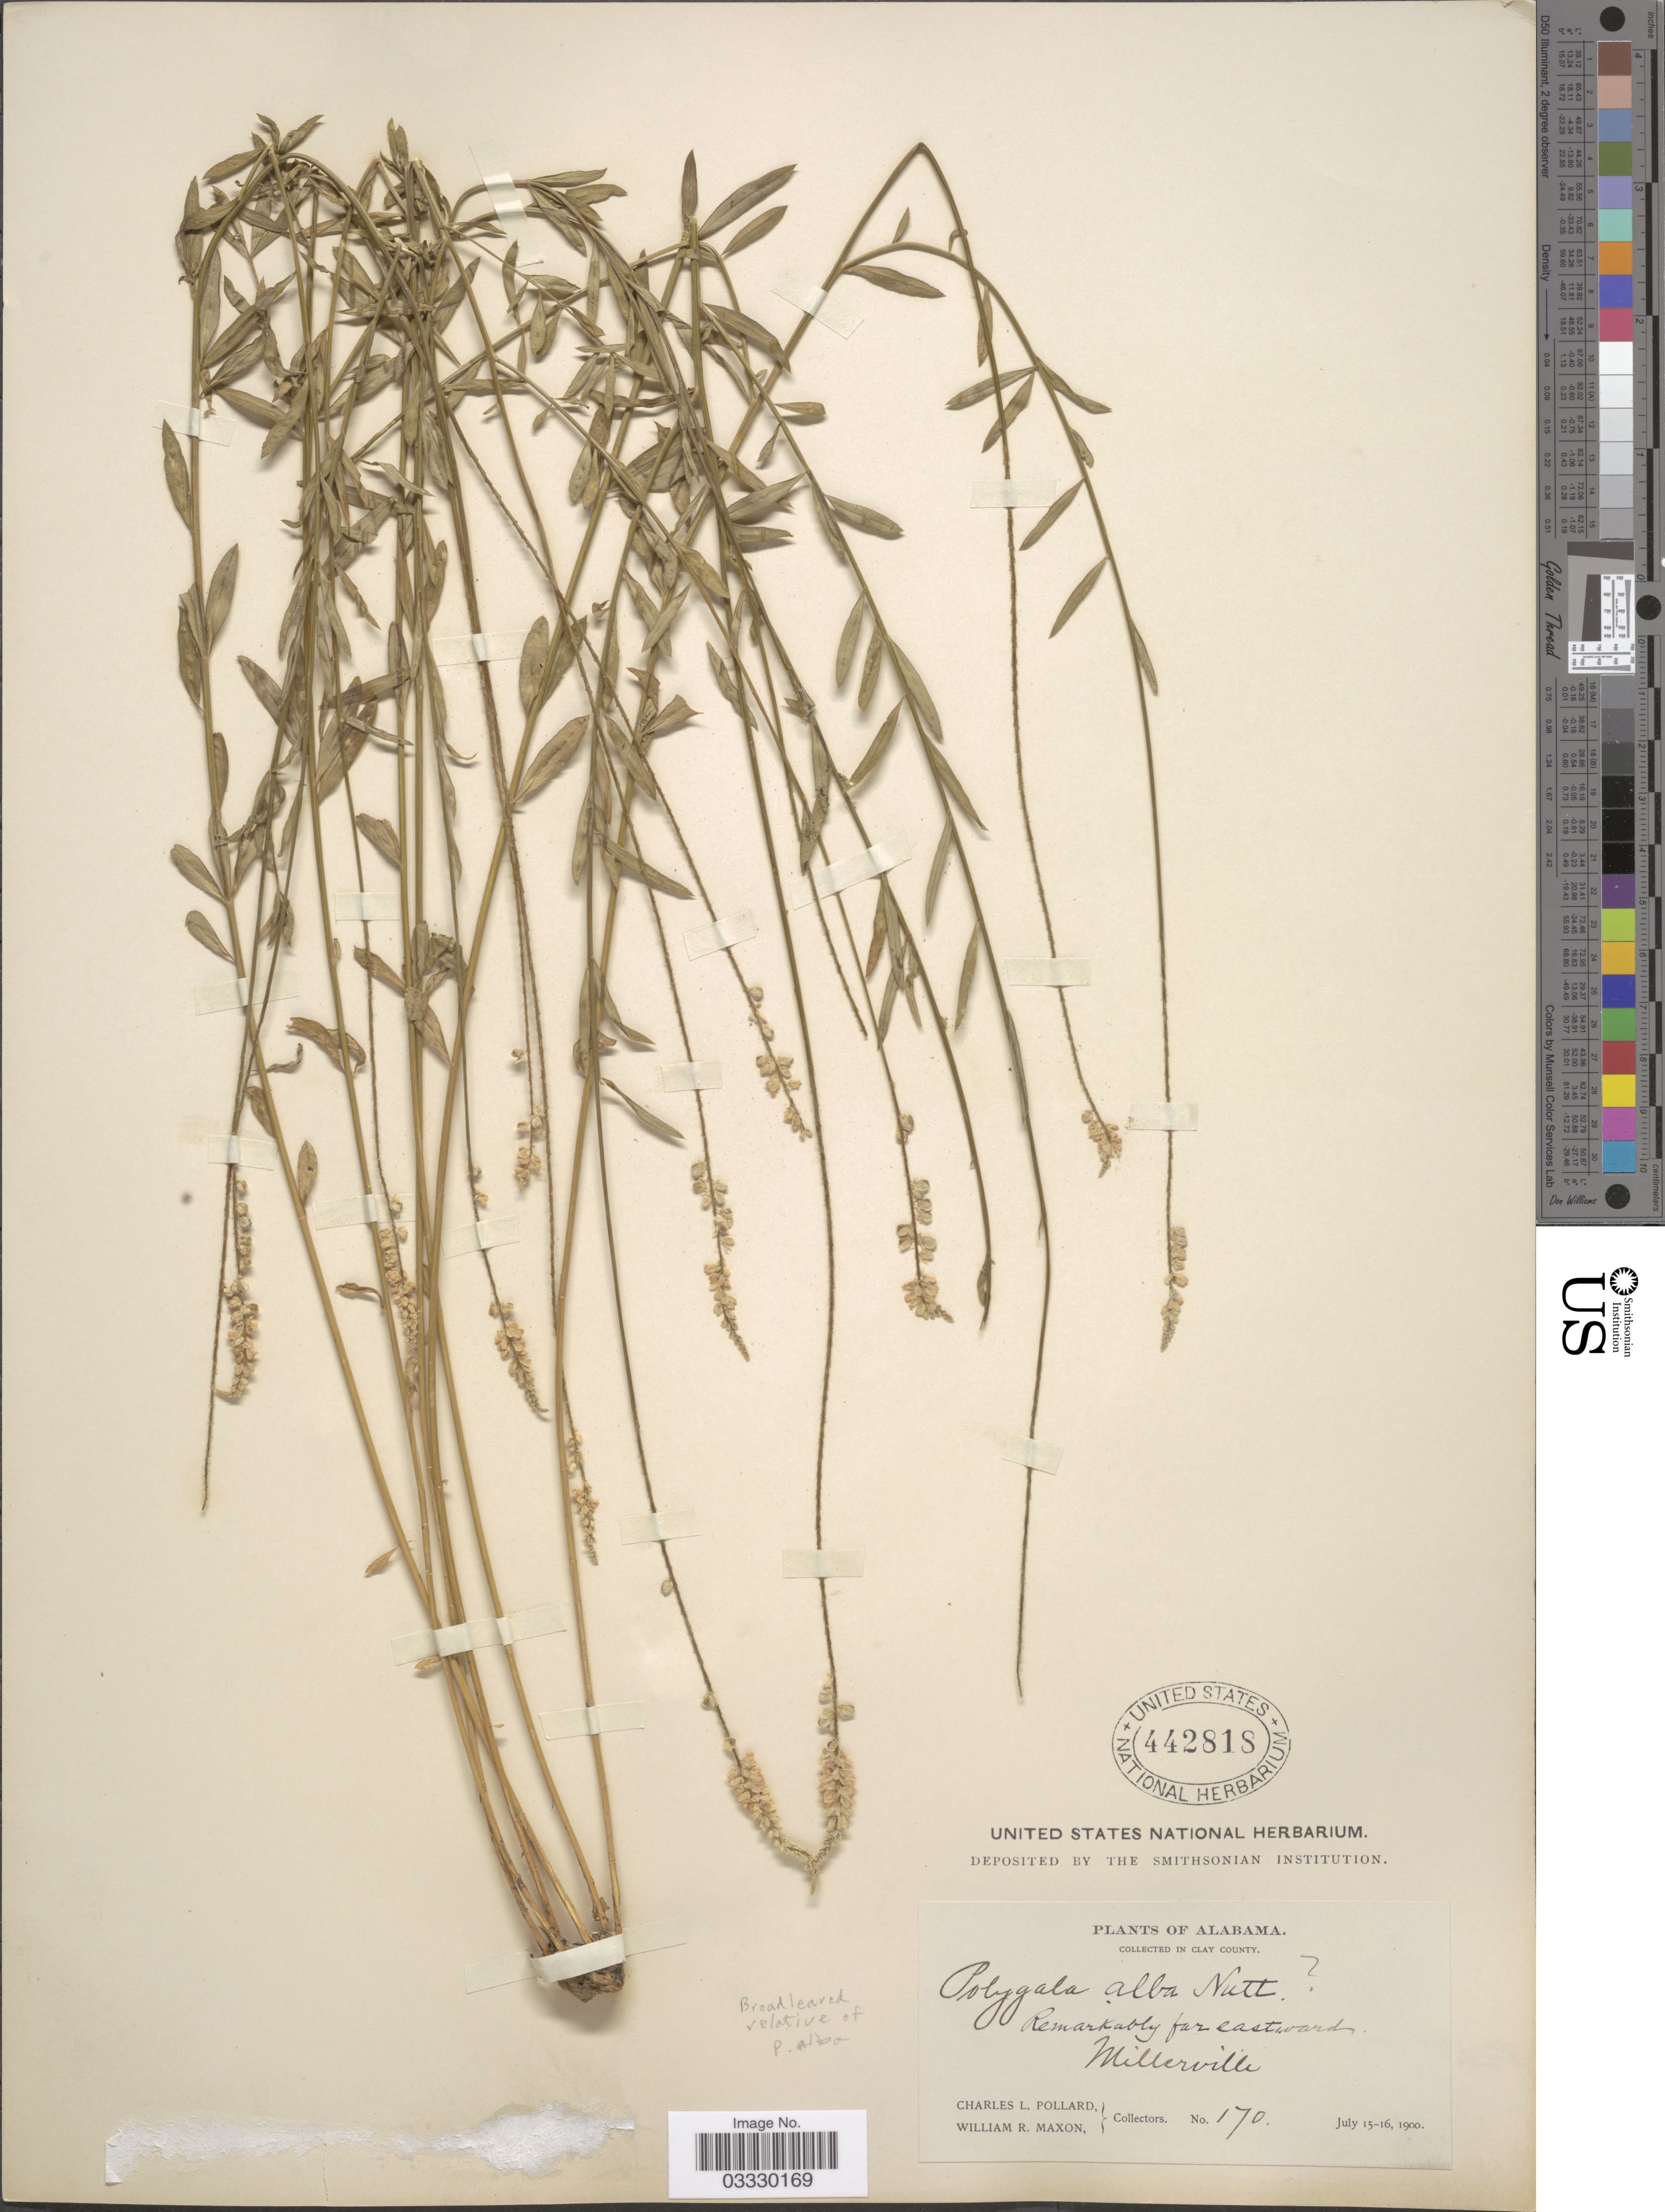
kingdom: Plantae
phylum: Tracheophyta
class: Magnoliopsida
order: Fabales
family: Polygalaceae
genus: Polygala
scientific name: Polygala boykinii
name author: Nutt.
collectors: C. L. Pollard & W. R. Maxon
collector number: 170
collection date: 1900-07-15/1900-07-16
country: United States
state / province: Alabama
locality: Clay County. Millerville.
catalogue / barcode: US 442818